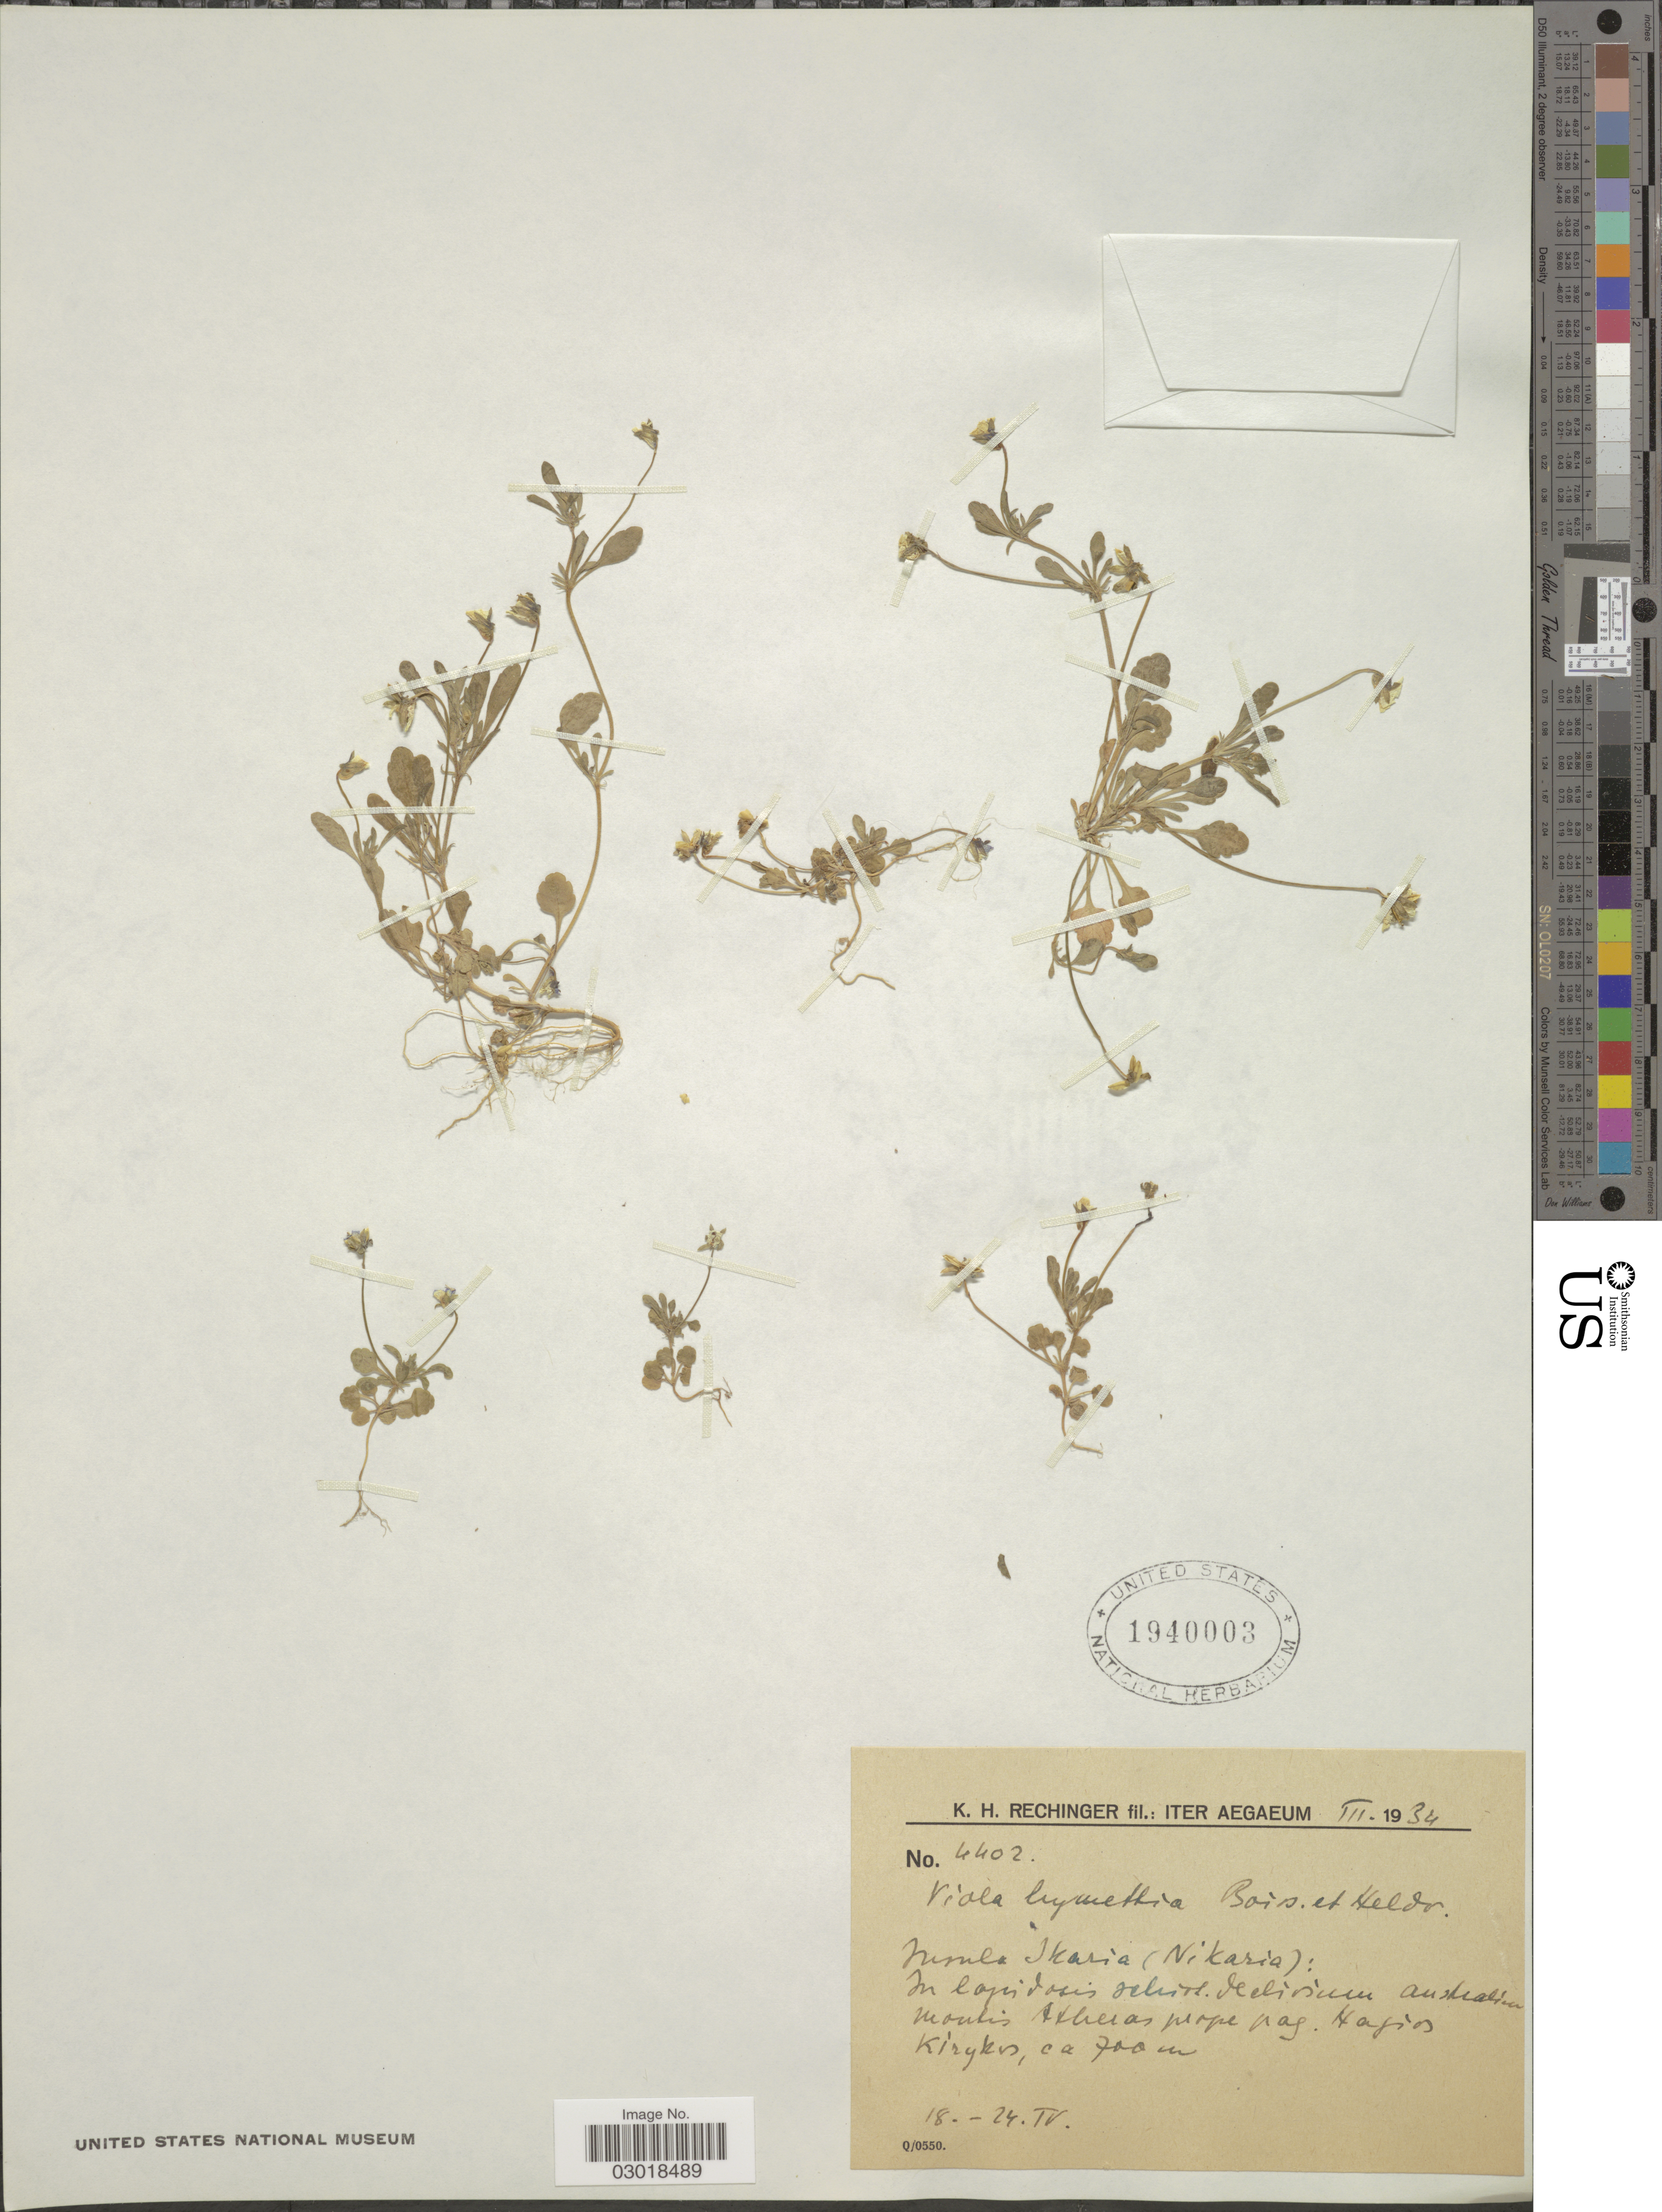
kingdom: Plantae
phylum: Tracheophyta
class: Magnoliopsida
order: Malpighiales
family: Violaceae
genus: Viola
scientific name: Viola hymettia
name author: Boiss. & Heldr.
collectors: K. H. Rechinger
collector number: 4402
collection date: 1934-04-18/1934-04-24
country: Greece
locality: Aegaeum. Insula Ikaria (Nikaria): In lapidosis schist. declivium australium montis Atheras prope pag. Hagios Kirykos.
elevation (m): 700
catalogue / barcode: US 1940003